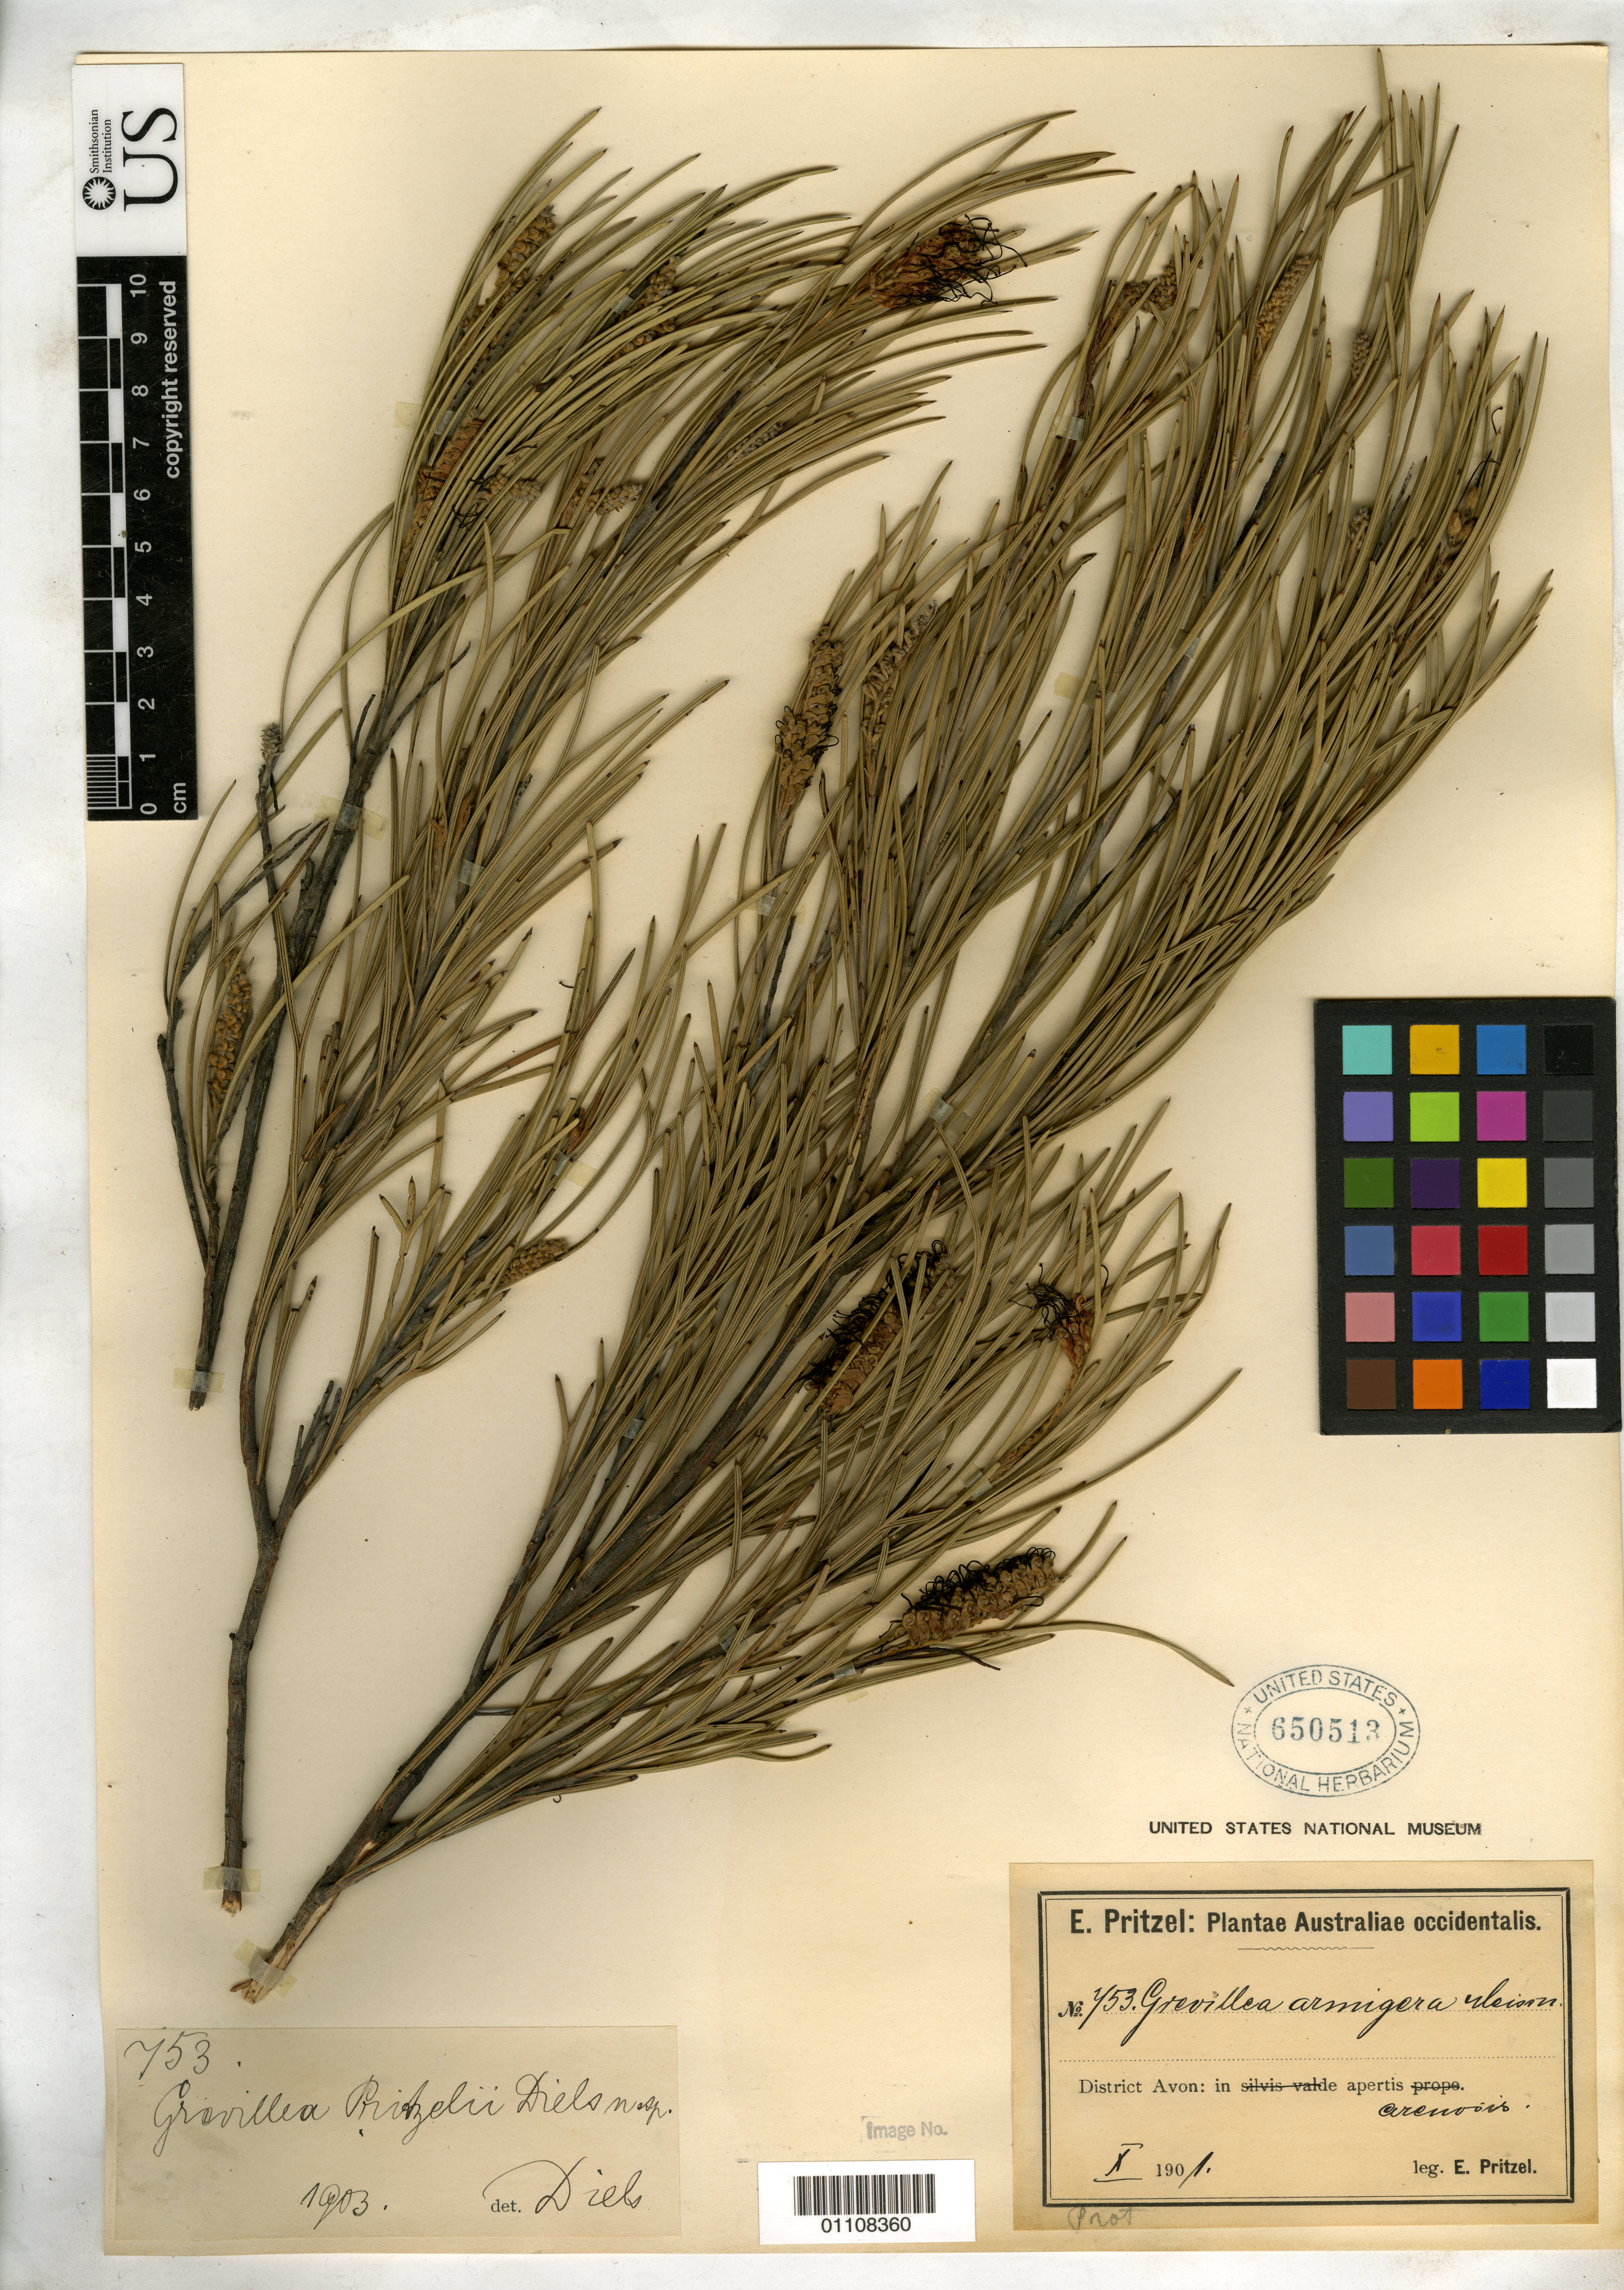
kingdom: Plantae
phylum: Tracheophyta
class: Magnoliopsida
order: Proteales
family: Proteaceae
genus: Grevillea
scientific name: Grevillea pritzelii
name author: Diels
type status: Syntype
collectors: E. G. Pritzel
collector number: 753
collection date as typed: Oct 1901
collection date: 1901-10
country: Australia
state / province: Western Australia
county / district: Avon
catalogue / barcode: US 650513